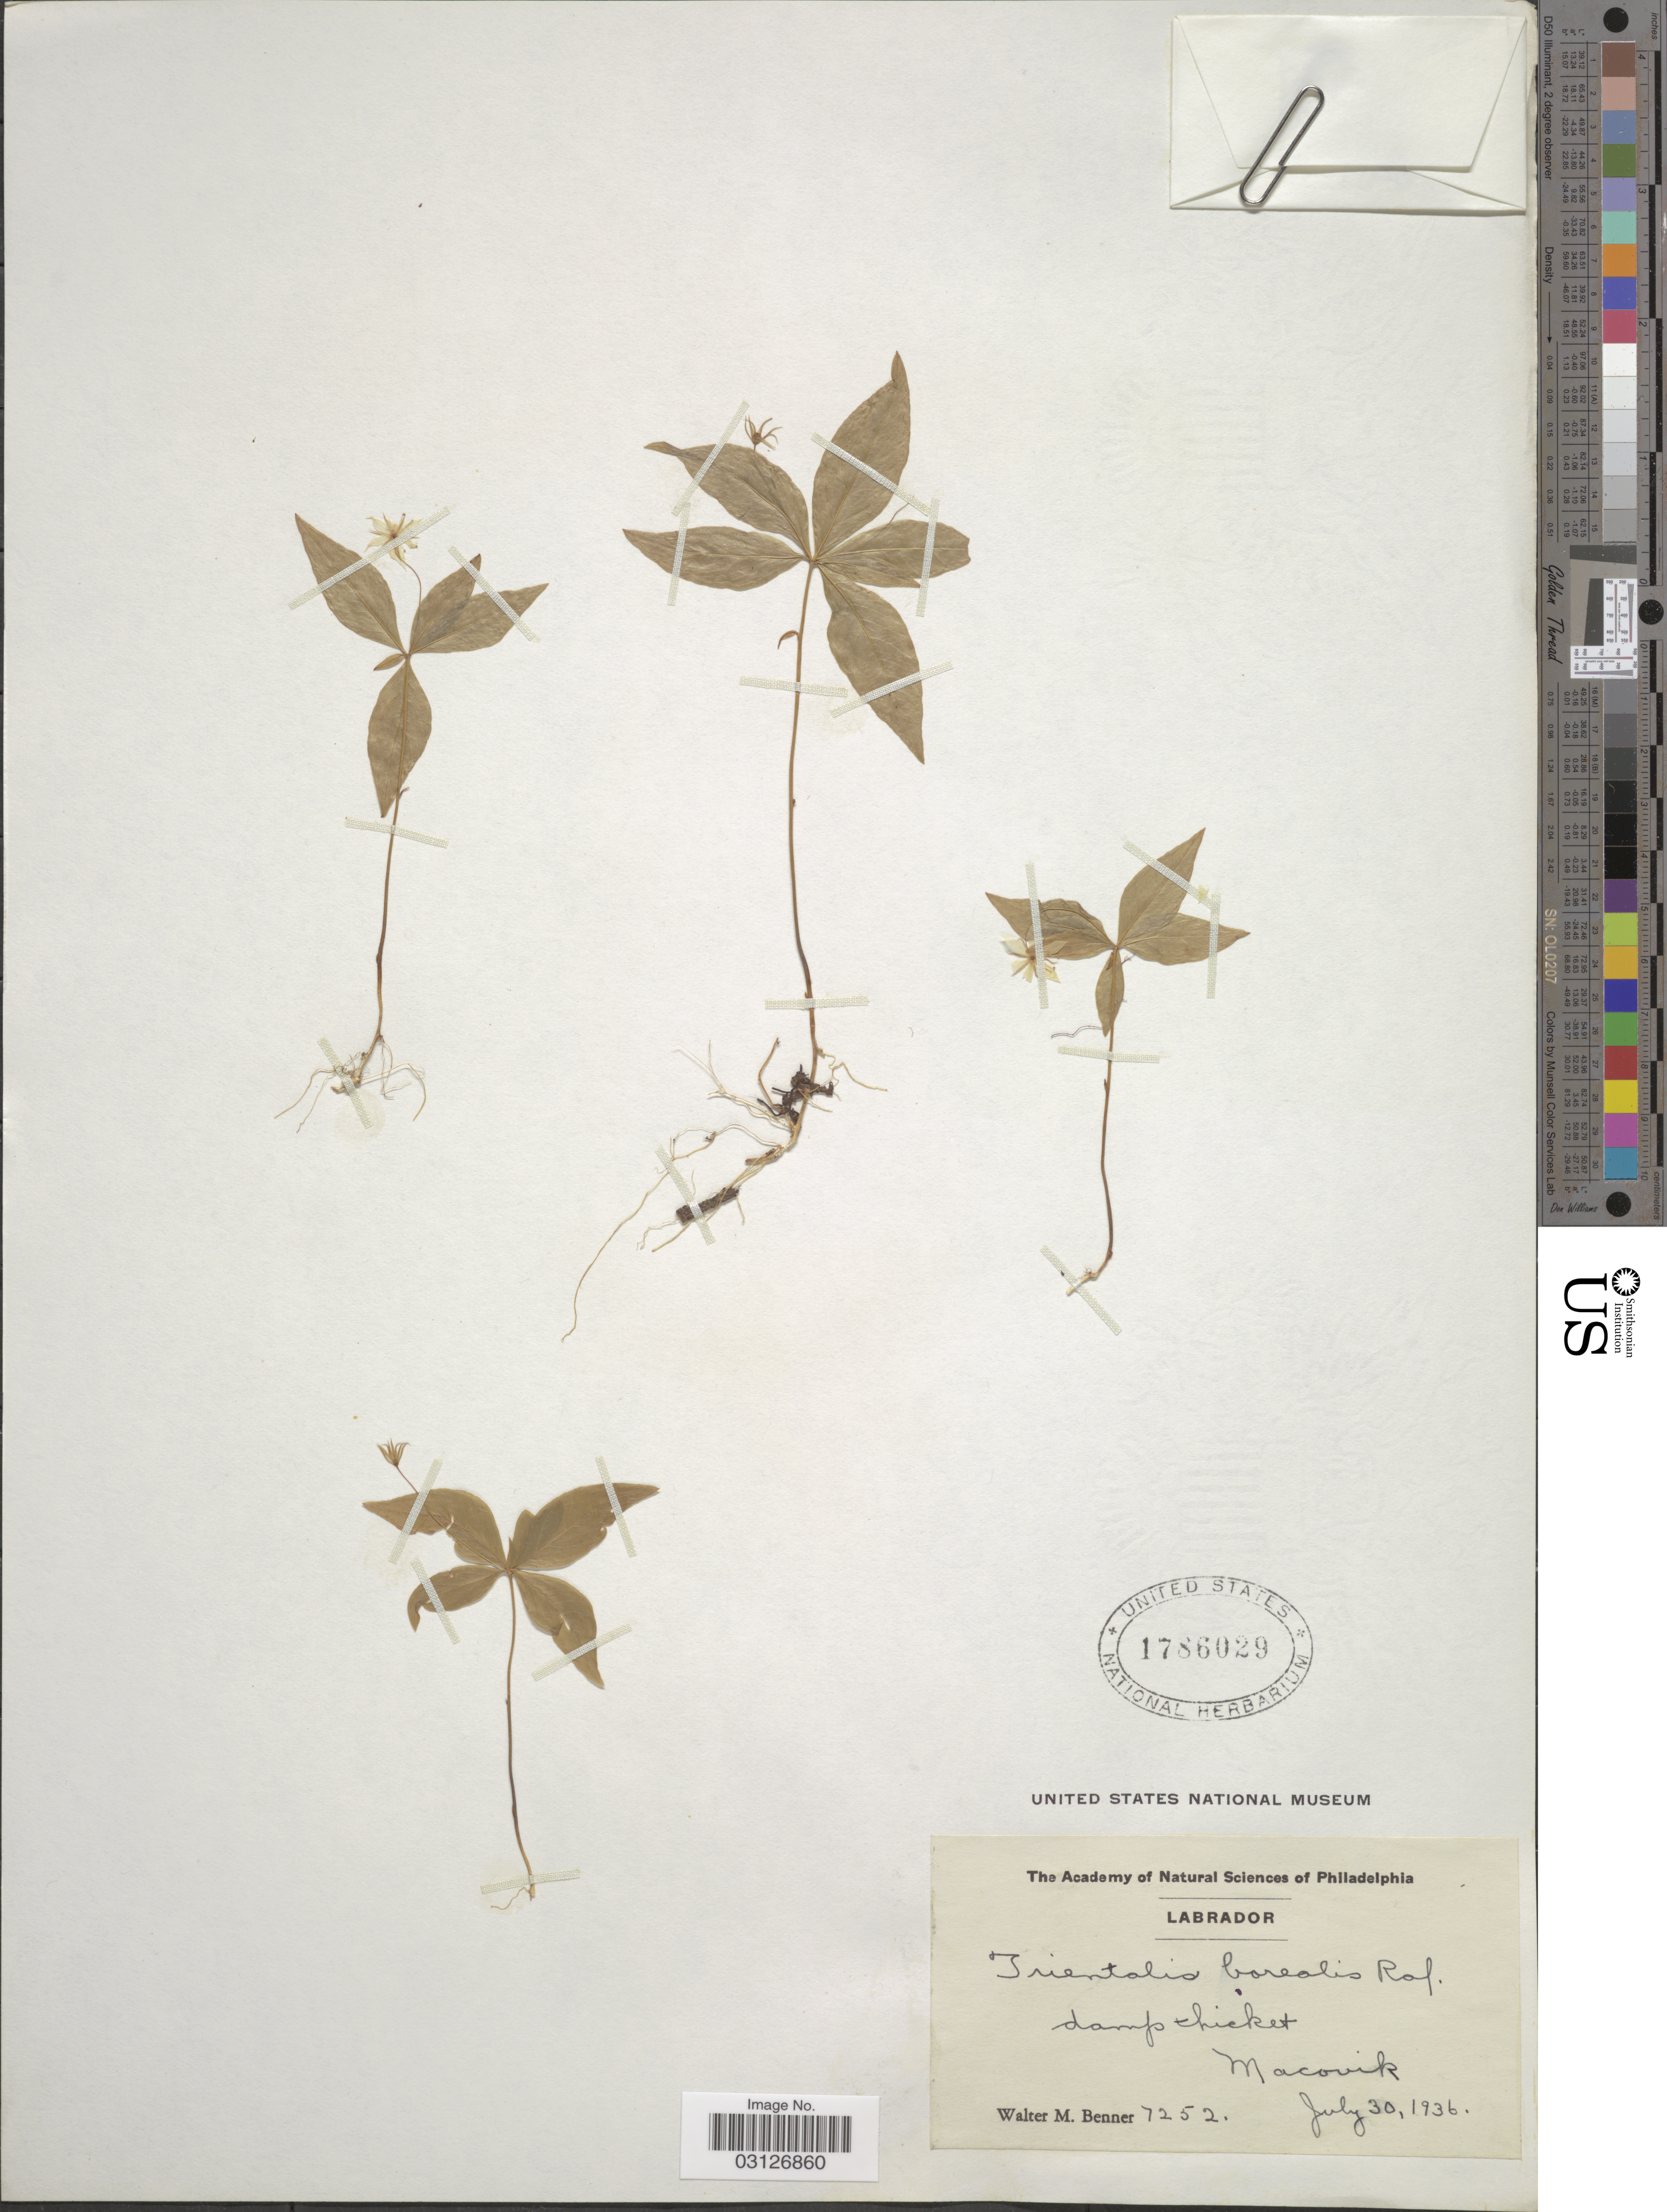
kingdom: Plantae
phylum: Tracheophyta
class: Magnoliopsida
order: Ericales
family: Primulaceae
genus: Trientalis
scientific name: Trientalis borealis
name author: Raf.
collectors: W. Benner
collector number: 7252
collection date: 1936-07-30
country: Canada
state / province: Newfoundland and Labrador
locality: Labrador. Macovik.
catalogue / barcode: US 1786029